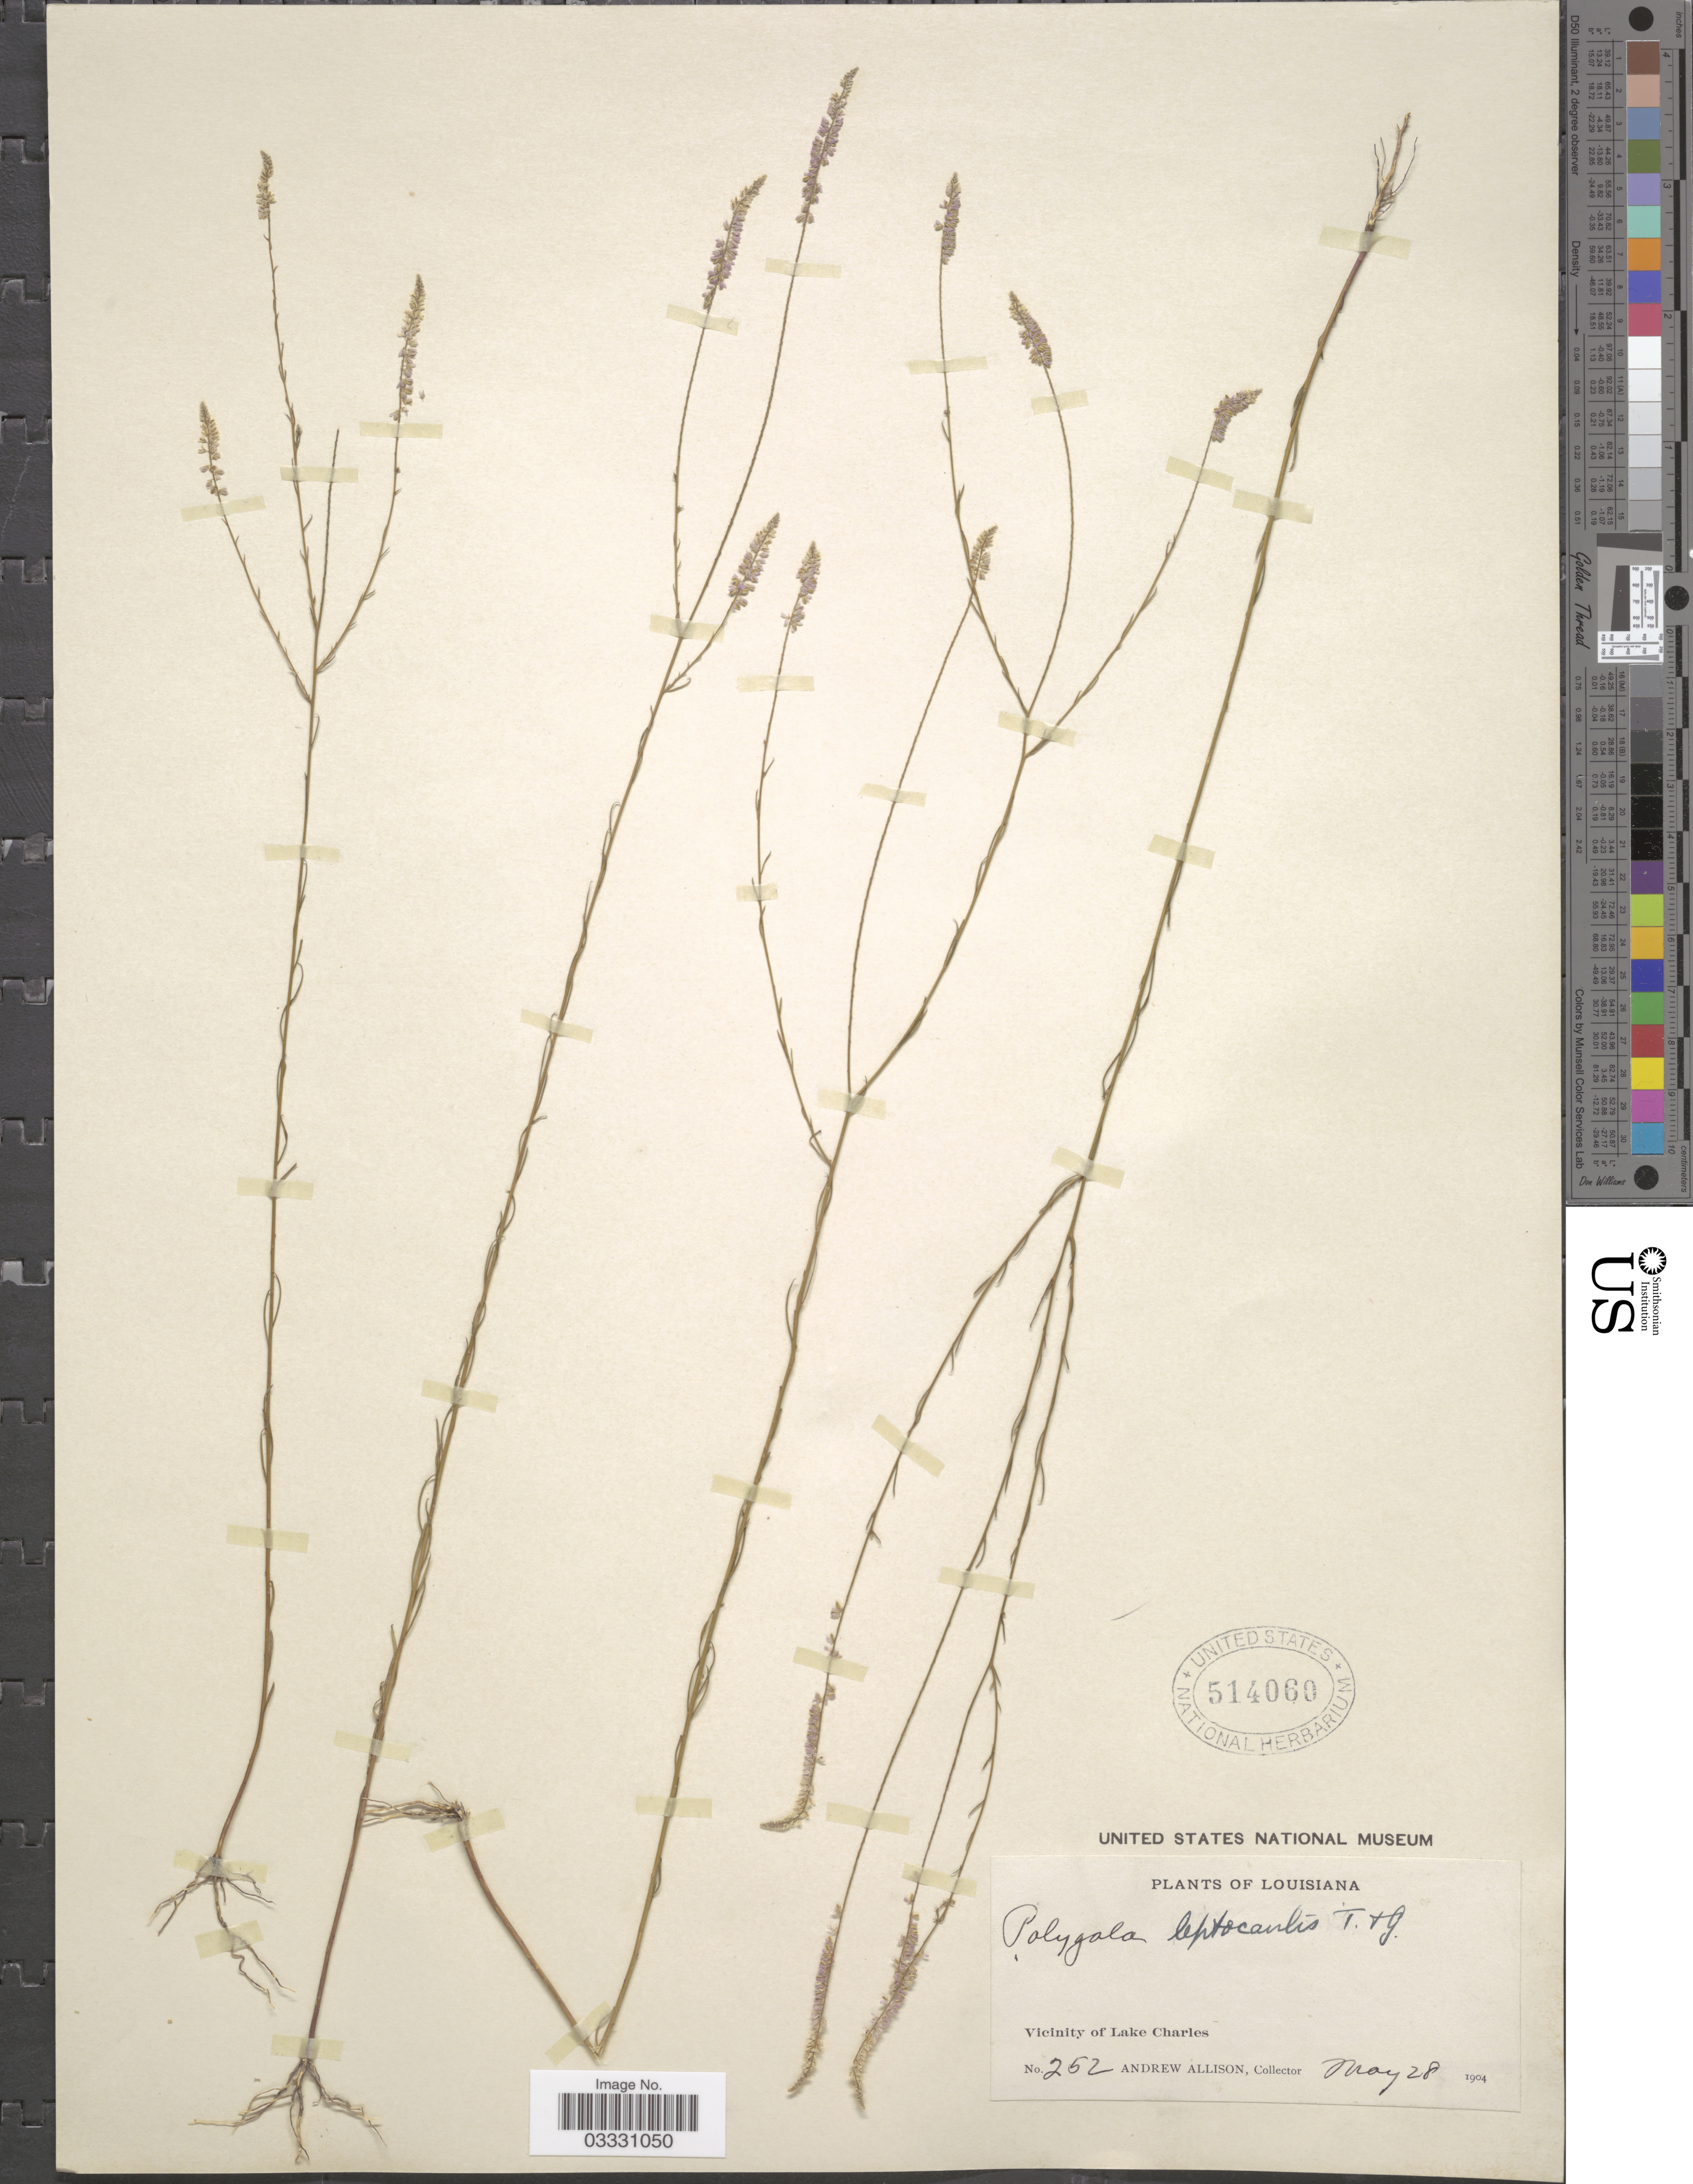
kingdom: Plantae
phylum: Tracheophyta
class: Magnoliopsida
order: Fabales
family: Polygalaceae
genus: Polygala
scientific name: Polygala leptocaulis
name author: Torr. & A. Gray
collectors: A. Allison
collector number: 252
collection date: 1904-05-28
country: United States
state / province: Louisiana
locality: Vicinity of Lake Charles.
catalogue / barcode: US 514060